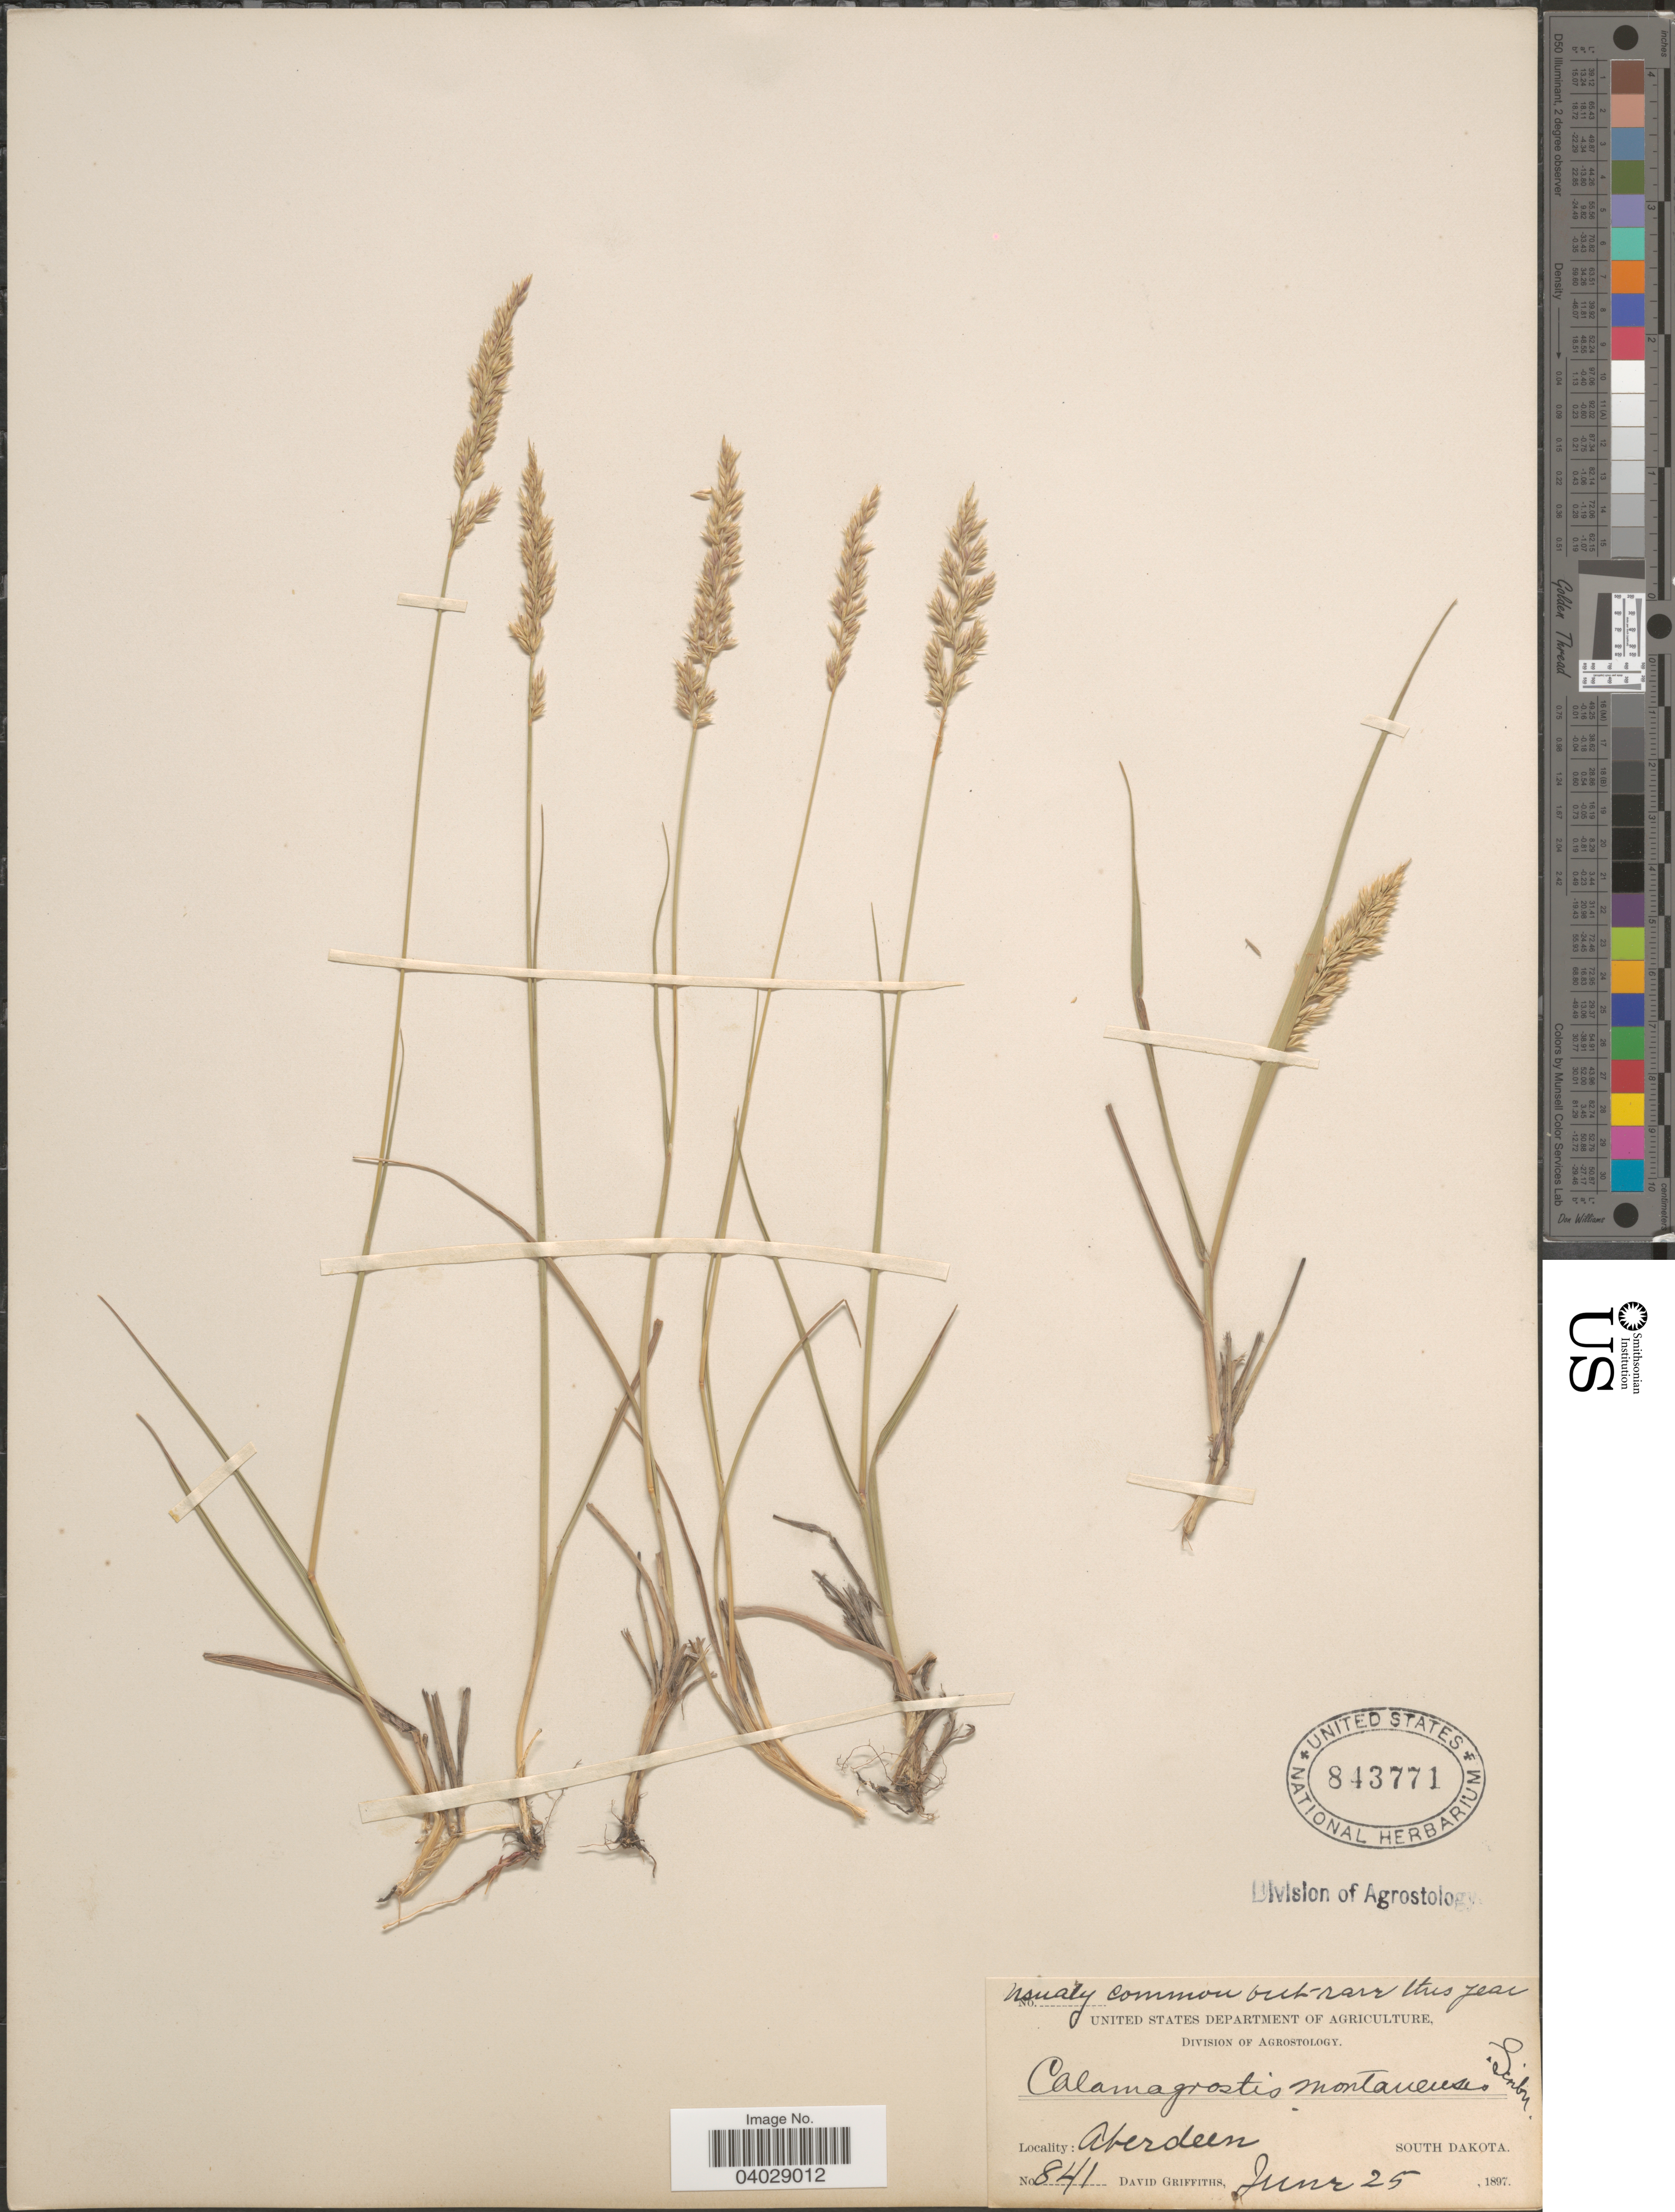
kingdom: Plantae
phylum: Tracheophyta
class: Liliopsida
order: Poales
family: Poaceae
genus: Calamagrostis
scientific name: Calamagrostis montanensis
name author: Scribn. ex Vasey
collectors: D. Griffiths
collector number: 841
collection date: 1897-06-25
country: United States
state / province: South Dakota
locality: Aberdeen.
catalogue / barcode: US 843771